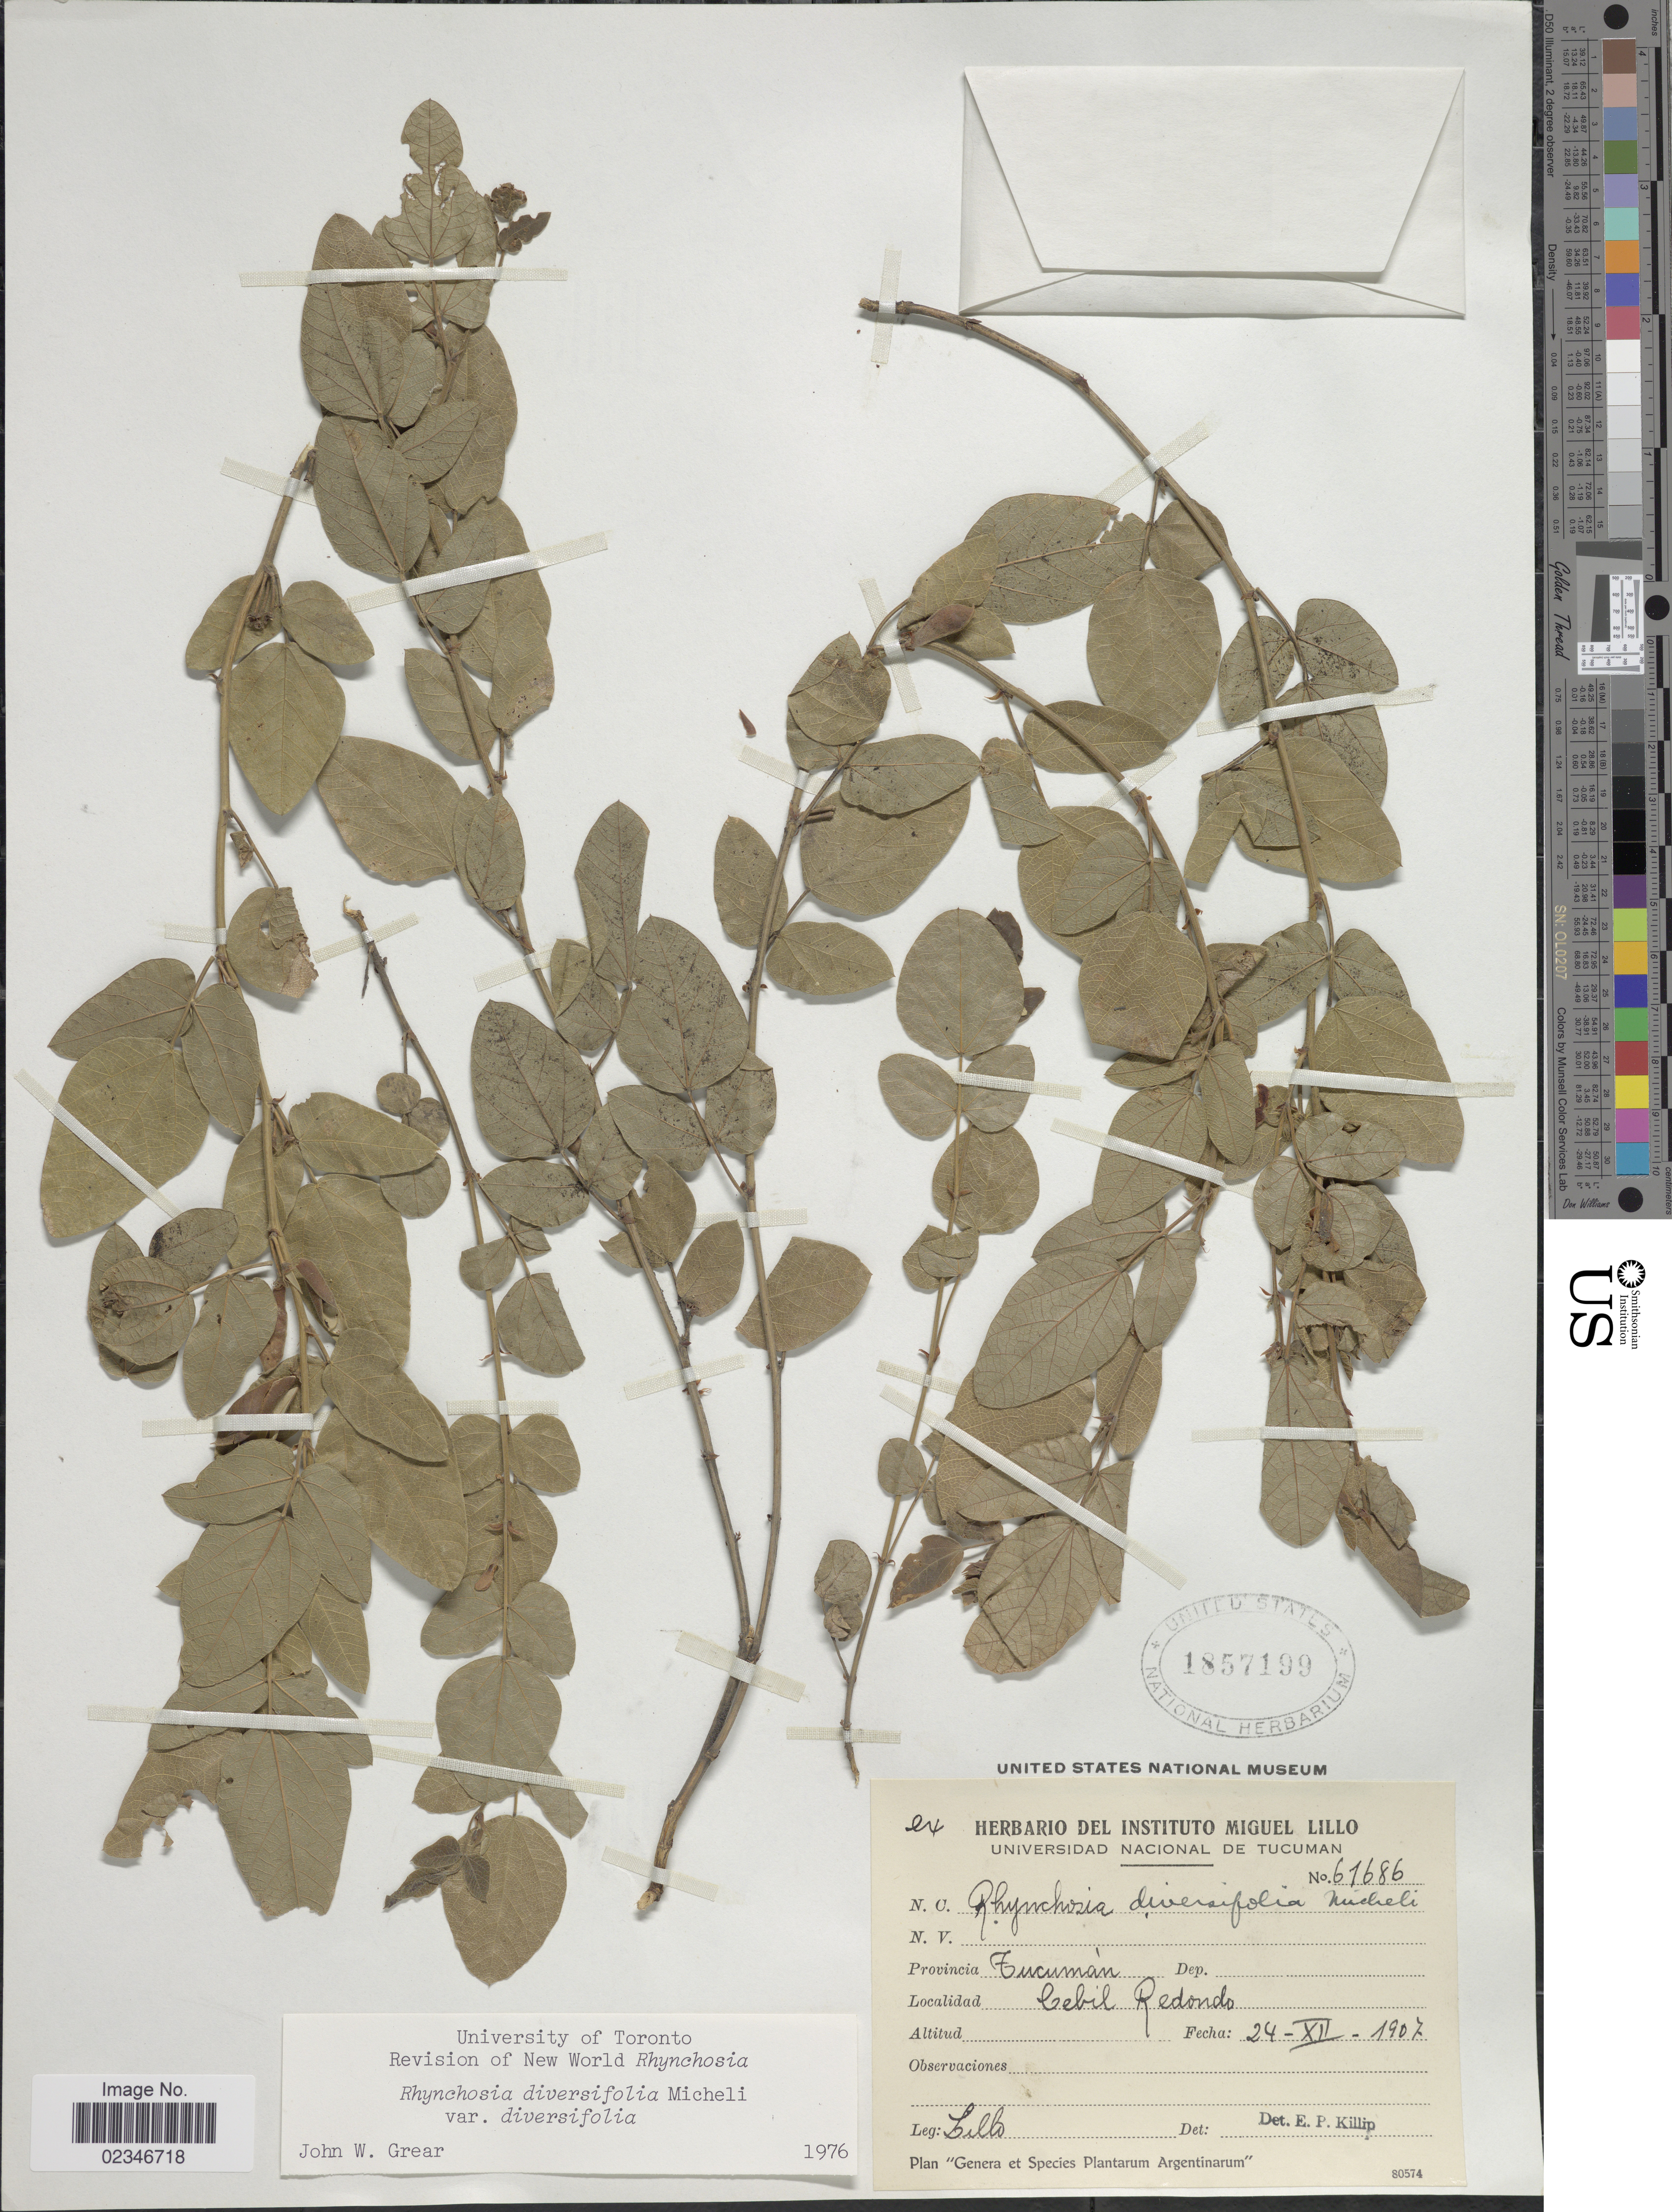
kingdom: Plantae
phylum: Tracheophyta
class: Magnoliopsida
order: Fabales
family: Fabaceae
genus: Rhynchosia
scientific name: Rhynchosia diversifolia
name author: Micheli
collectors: -. Lillo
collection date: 1907-12-24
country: Argentina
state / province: Tucuman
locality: Provincia Tucuman, Cebil Redondo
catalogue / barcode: US 1857199